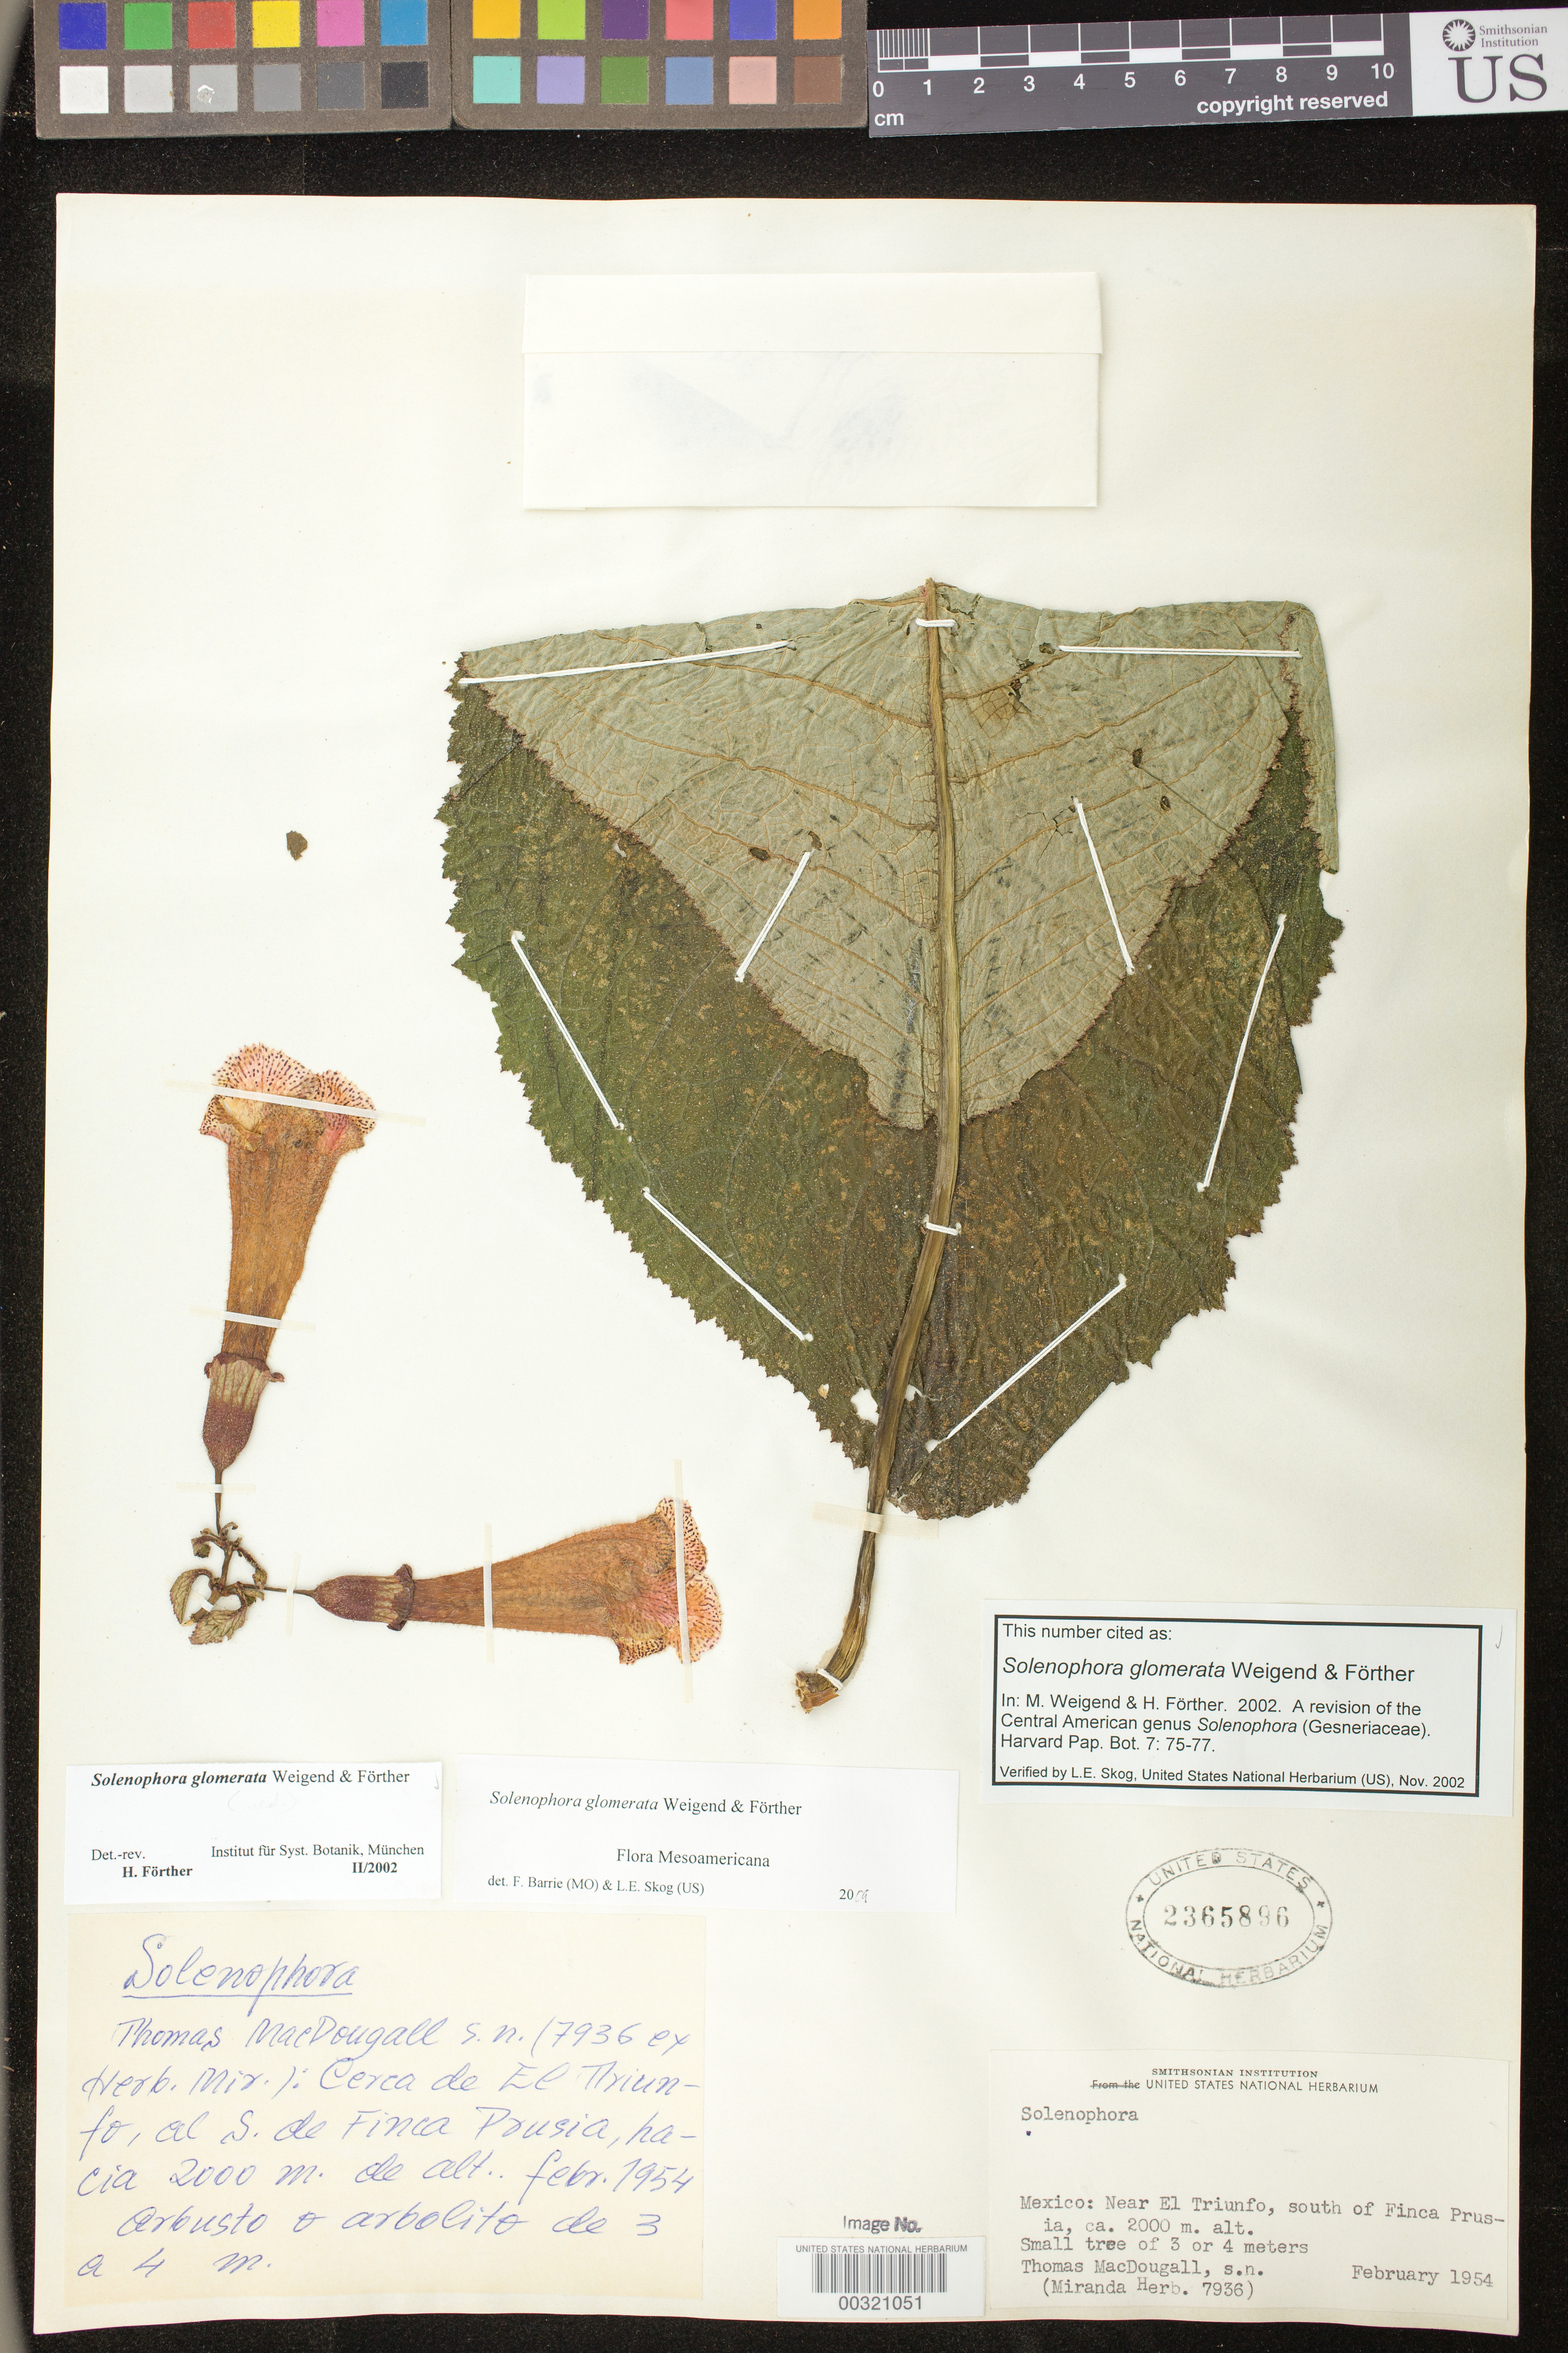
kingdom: Plantae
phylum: Tracheophyta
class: Magnoliopsida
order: Lamiales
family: Gesneriaceae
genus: Solenophora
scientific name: Solenophora glomerata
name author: Weigend & Förther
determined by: Weigend; Förther, Harald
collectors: T. Macdougall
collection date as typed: Feb 1954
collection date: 1954-02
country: Mexico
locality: Near El Triunfo, south of Finca Prusia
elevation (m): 2000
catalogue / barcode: US 2365896